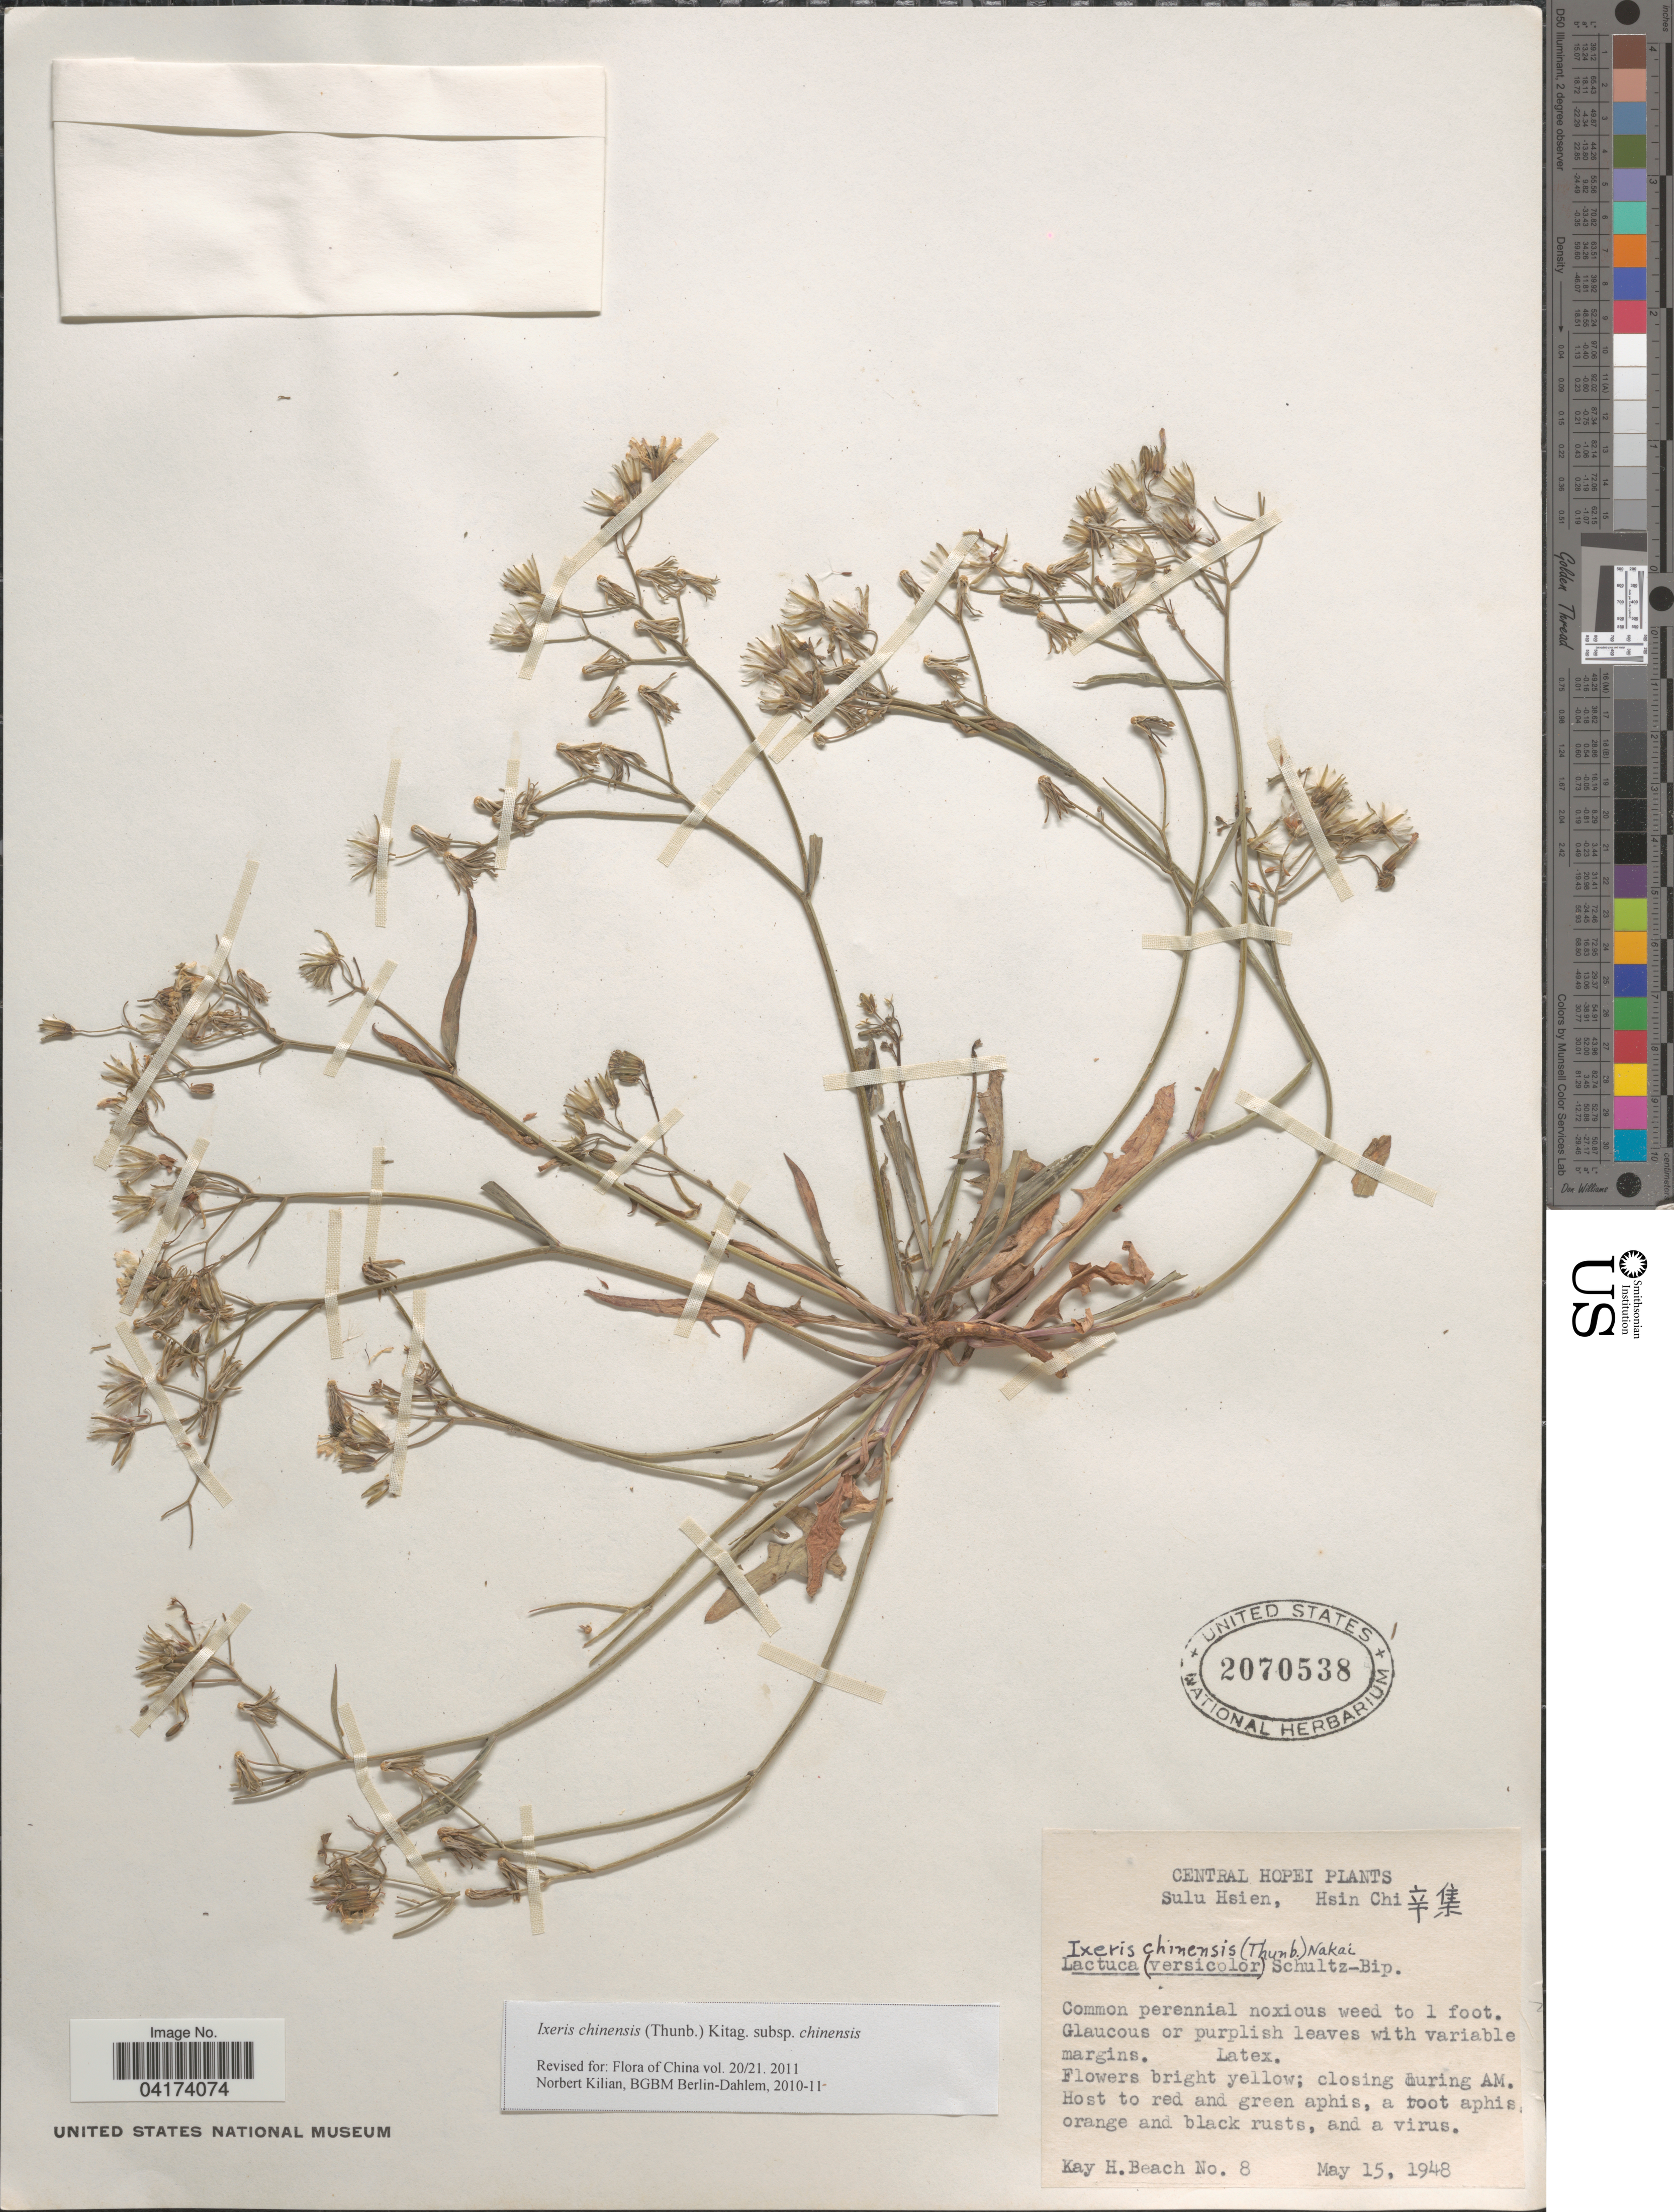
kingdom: Plantae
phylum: Tracheophyta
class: Magnoliopsida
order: Asterales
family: Asteraceae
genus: Ixeris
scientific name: Ixeris chinensis subsp. chinensis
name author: (Thunb.) Nakai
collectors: K. H. Beach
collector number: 8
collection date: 1948-05-15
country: China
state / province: Hebei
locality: Central Hopei. Sulu Hsien, Hsin Chi X.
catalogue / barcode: US 2070538